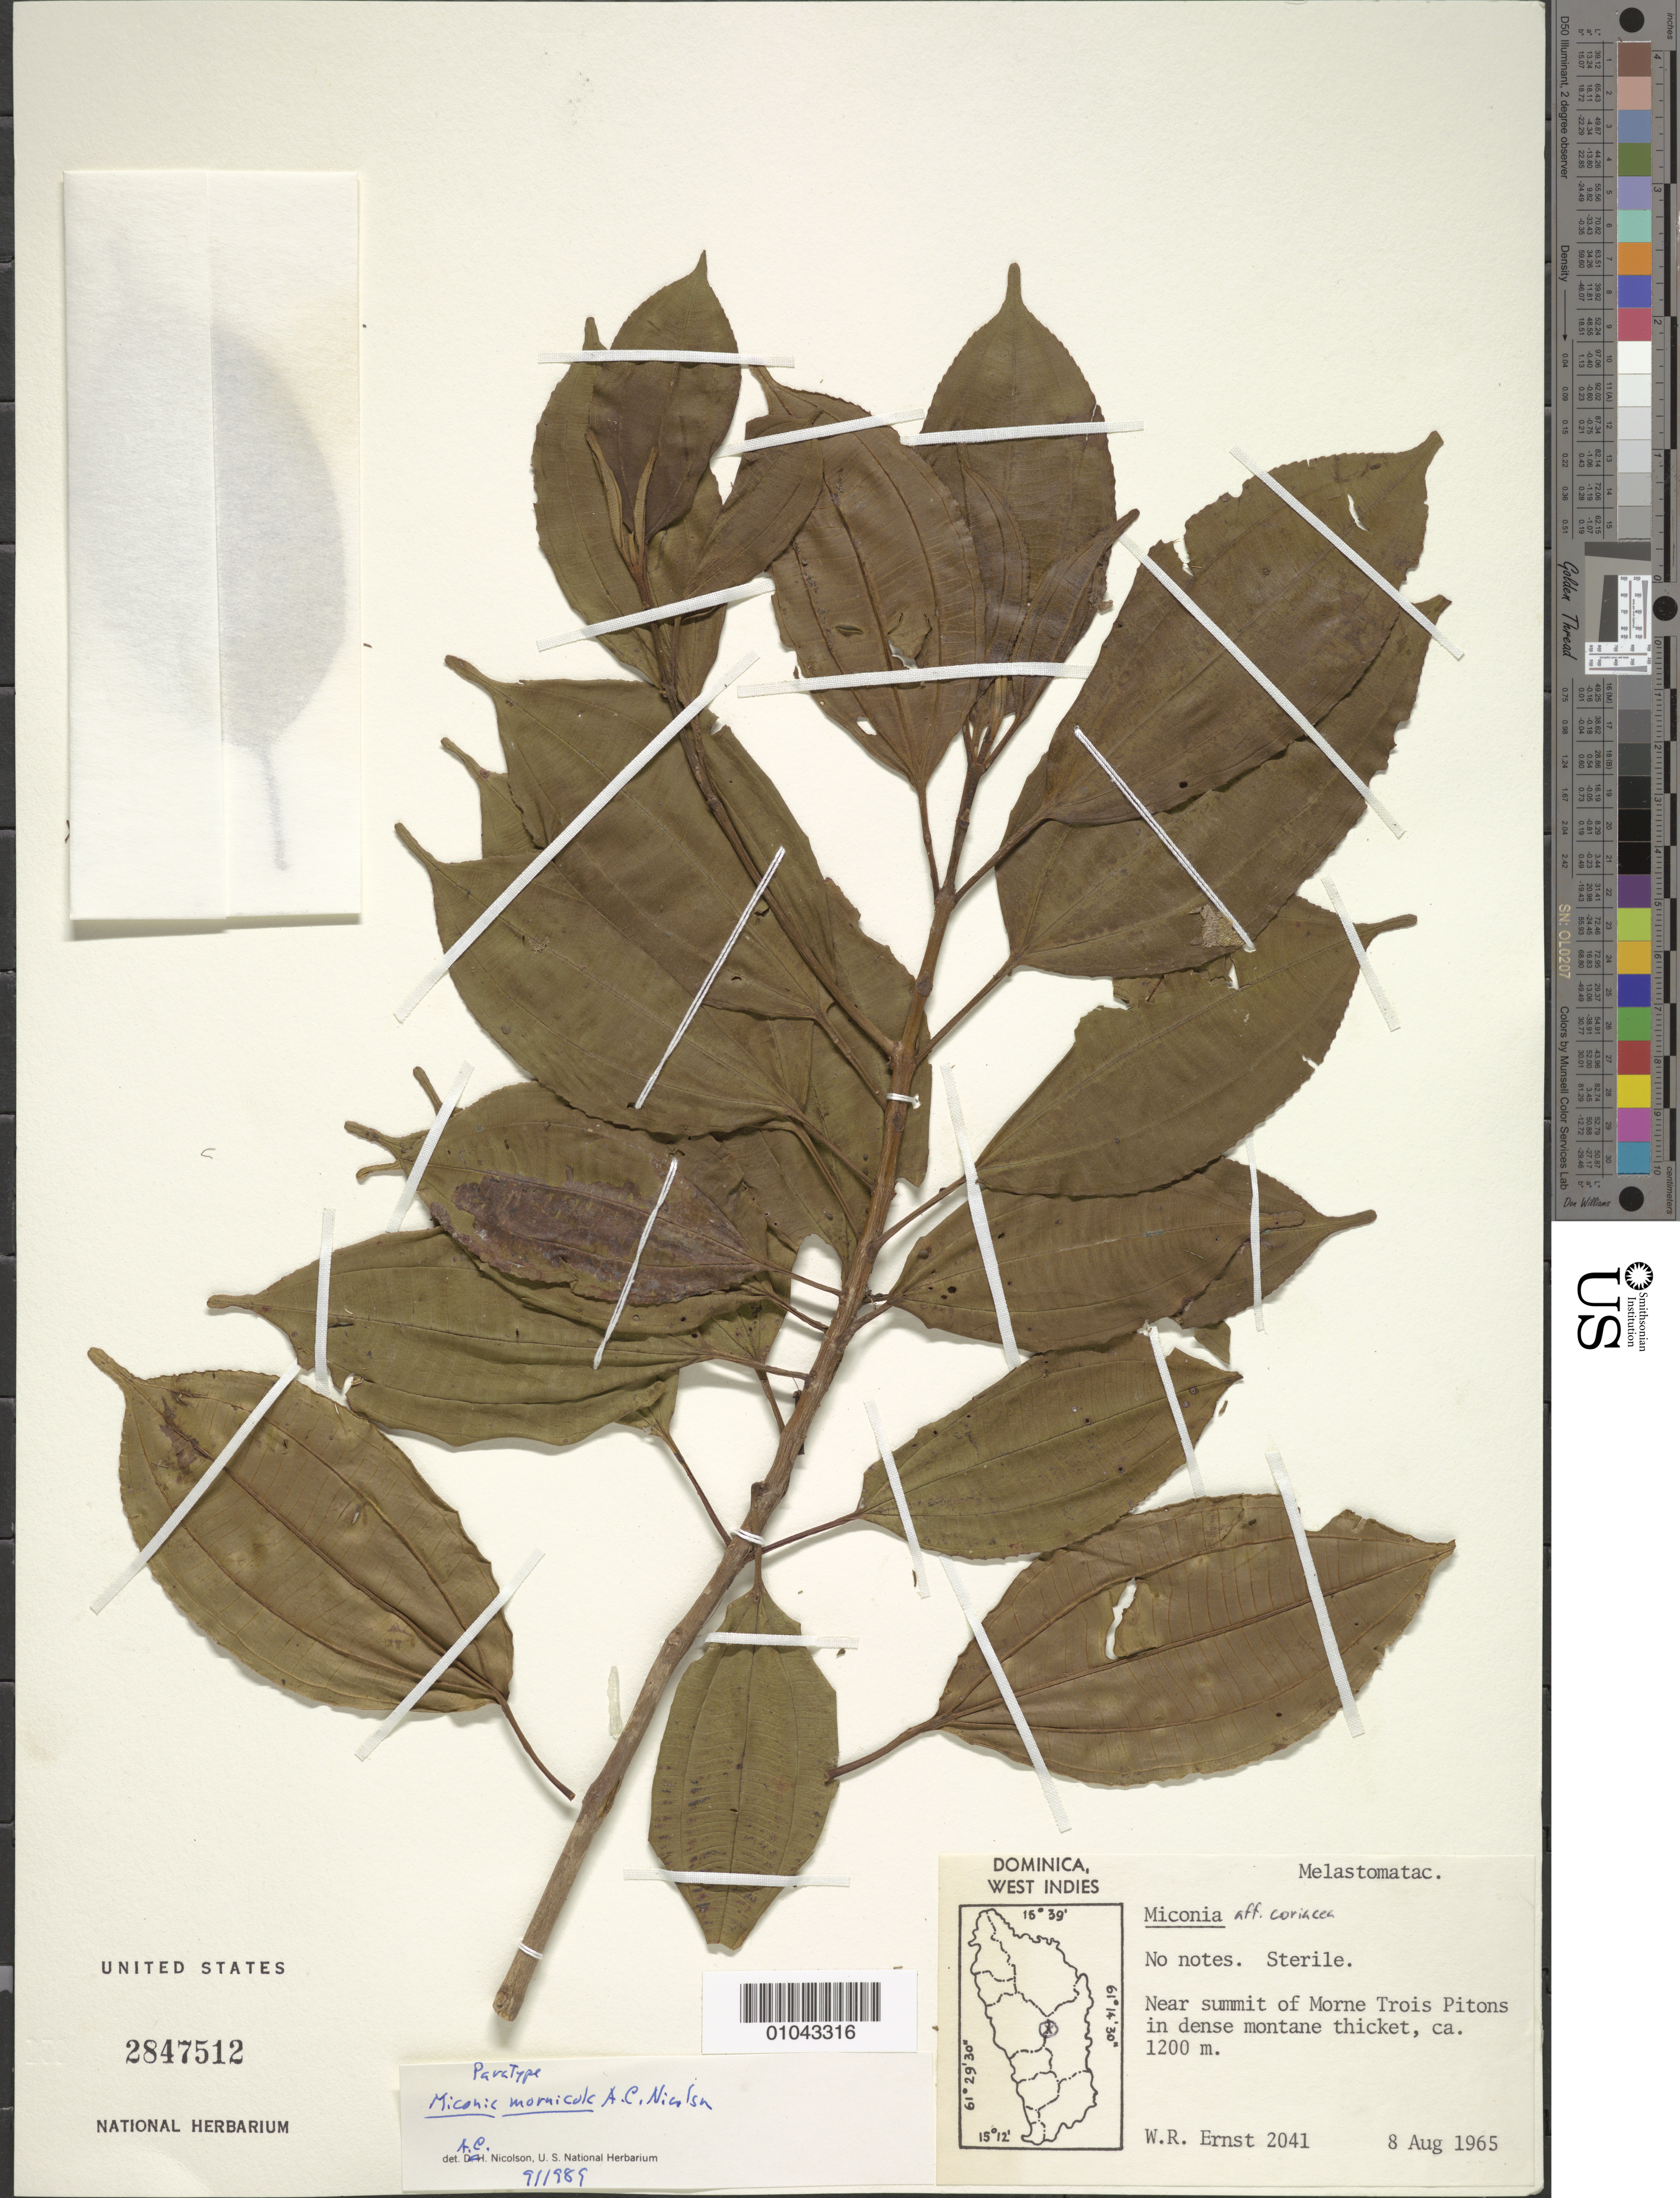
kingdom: Plantae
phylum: Tracheophyta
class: Magnoliopsida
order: Myrtales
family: Melastomataceae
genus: Miconia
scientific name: Miconia mornicola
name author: A.C. Nicolson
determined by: Nicolson, Alice C.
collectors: W. R. Ernst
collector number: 2041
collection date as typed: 08 Aug 1965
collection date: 1965-08-08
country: Dominica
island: Dominica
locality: Morne Trois Pitons, near the summit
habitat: Dense montane thicket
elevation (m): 1200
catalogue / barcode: US 2847512